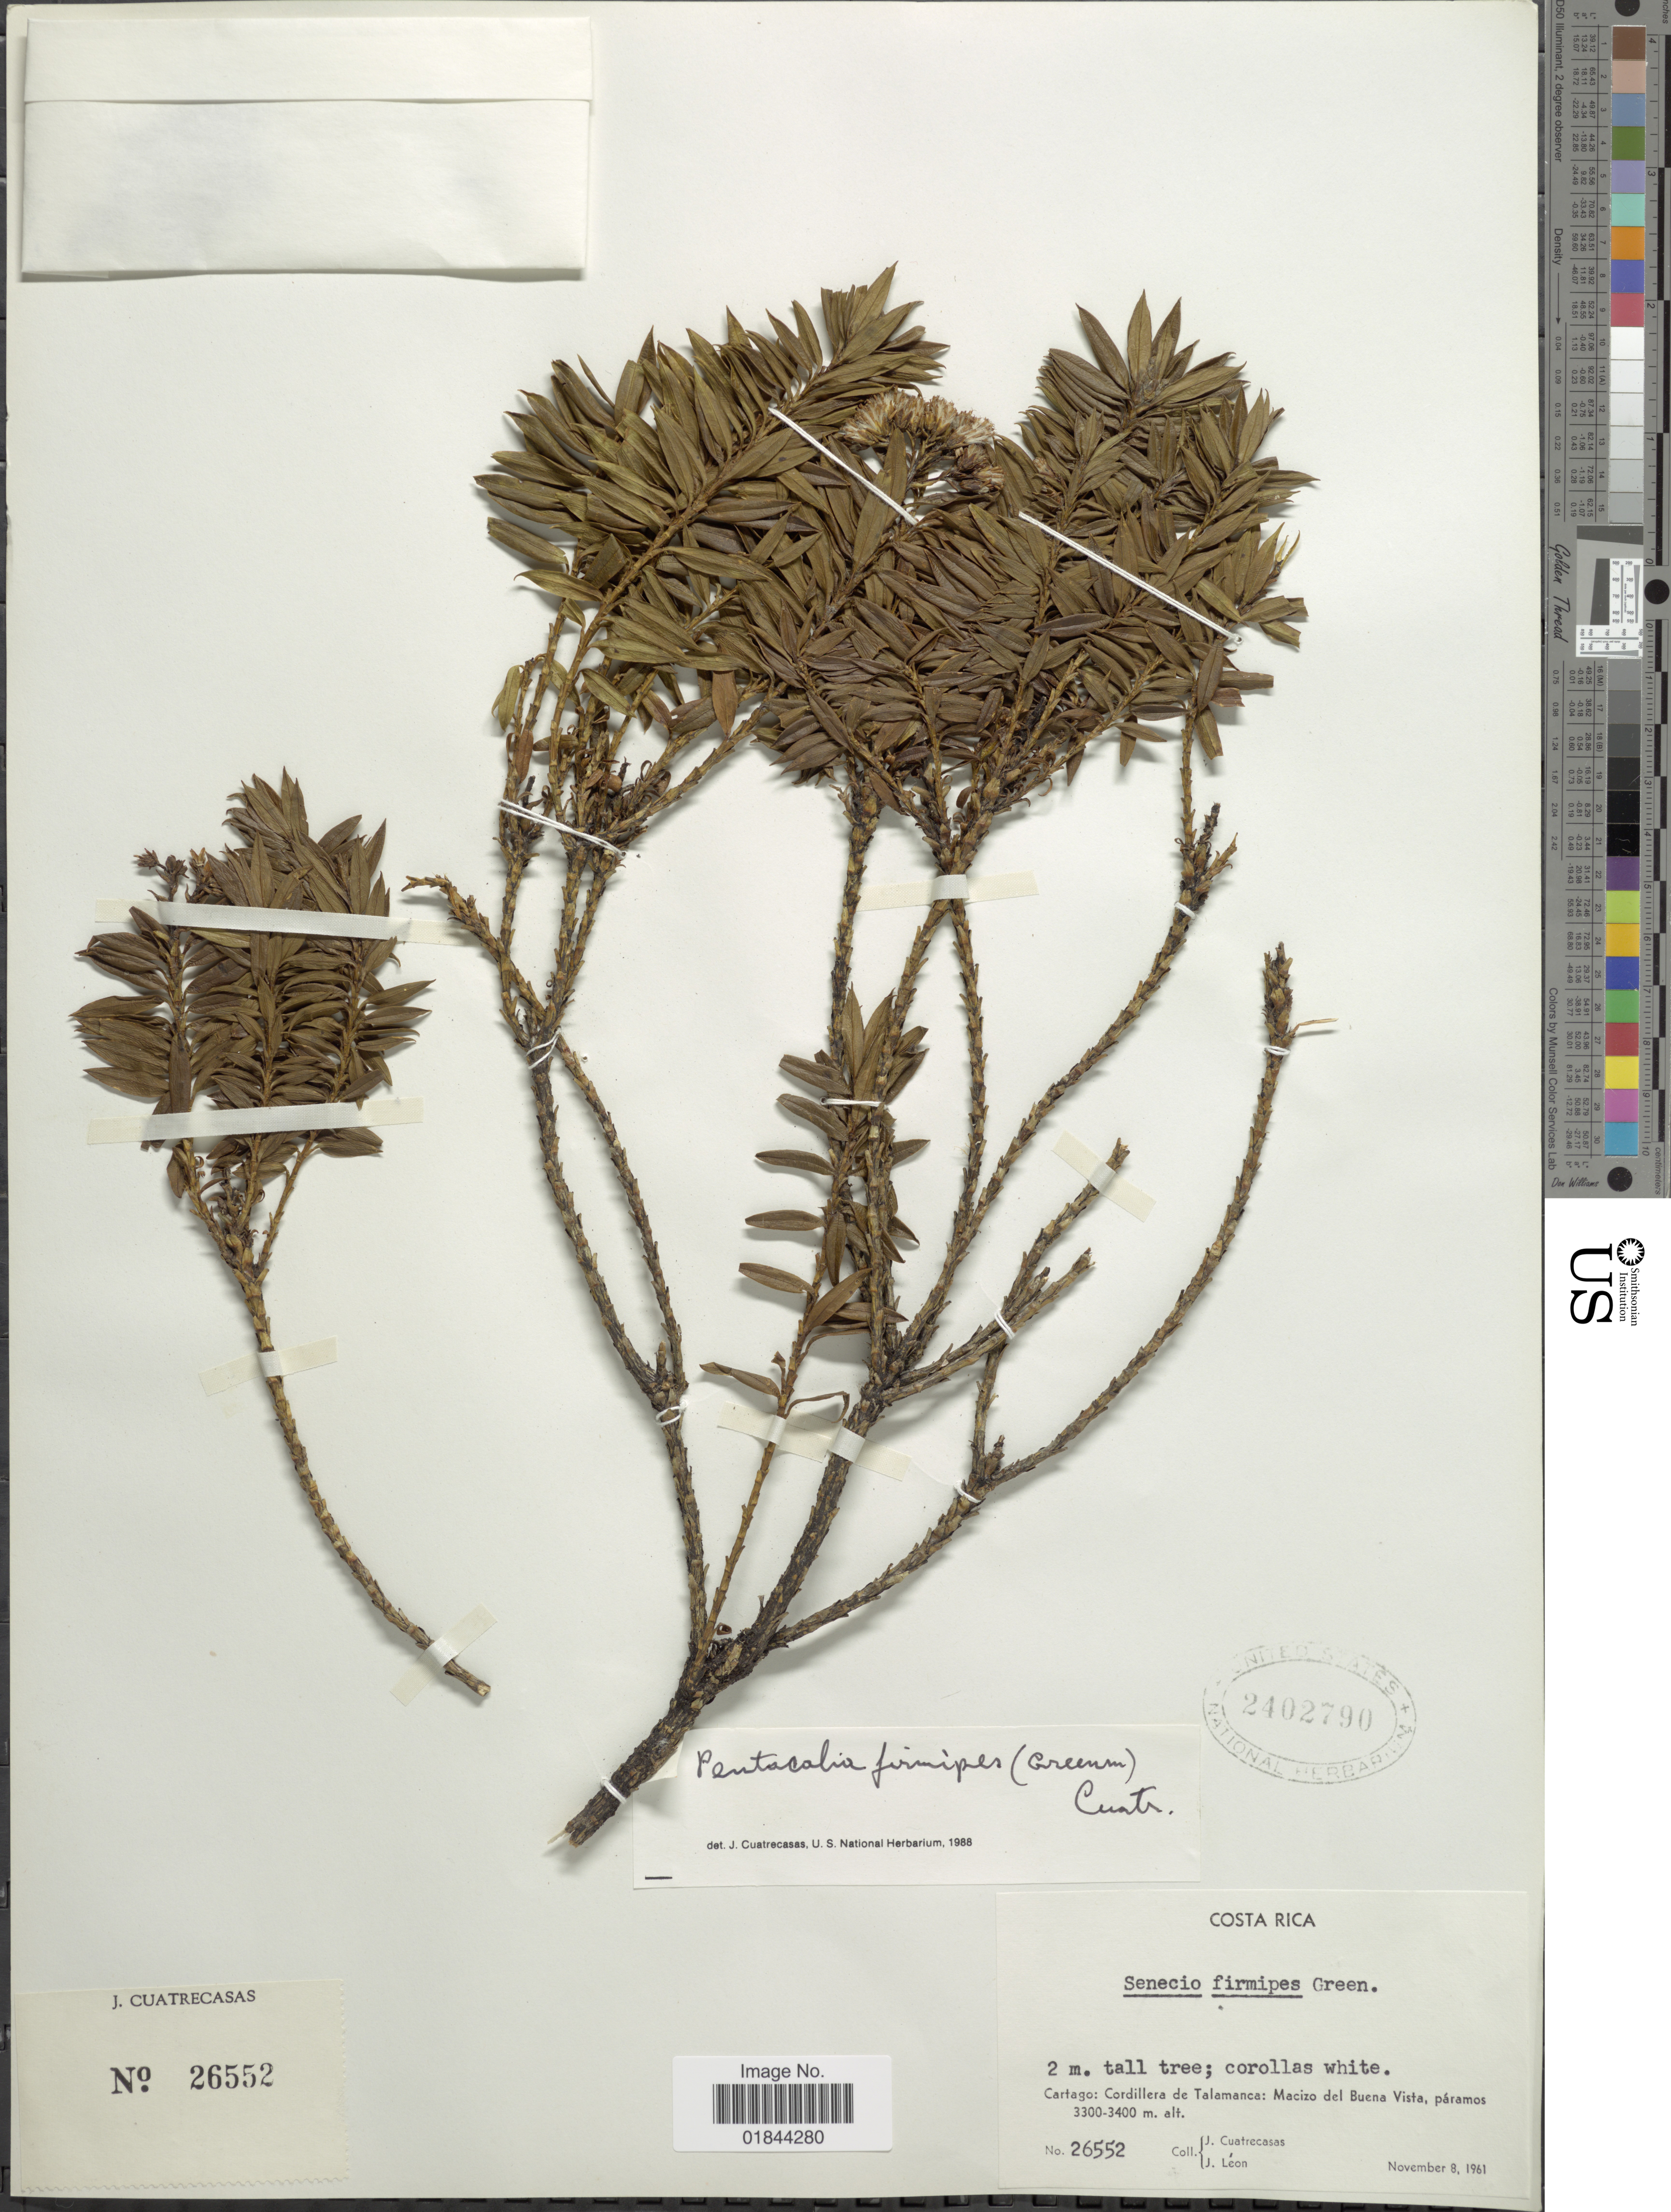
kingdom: Plantae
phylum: Tracheophyta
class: Magnoliopsida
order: Asterales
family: Asteraceae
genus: Pentacalia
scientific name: Pentacalia firmipes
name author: (Greenm.) Cuatrec.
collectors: J. Cuatrecasas & J. León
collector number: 26552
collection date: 1961-11-08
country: Costa Rica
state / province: Cartago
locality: Cordillera de Talamanca: Macizo del Buena Vista, paramos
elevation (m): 3300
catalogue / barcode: US 2402790